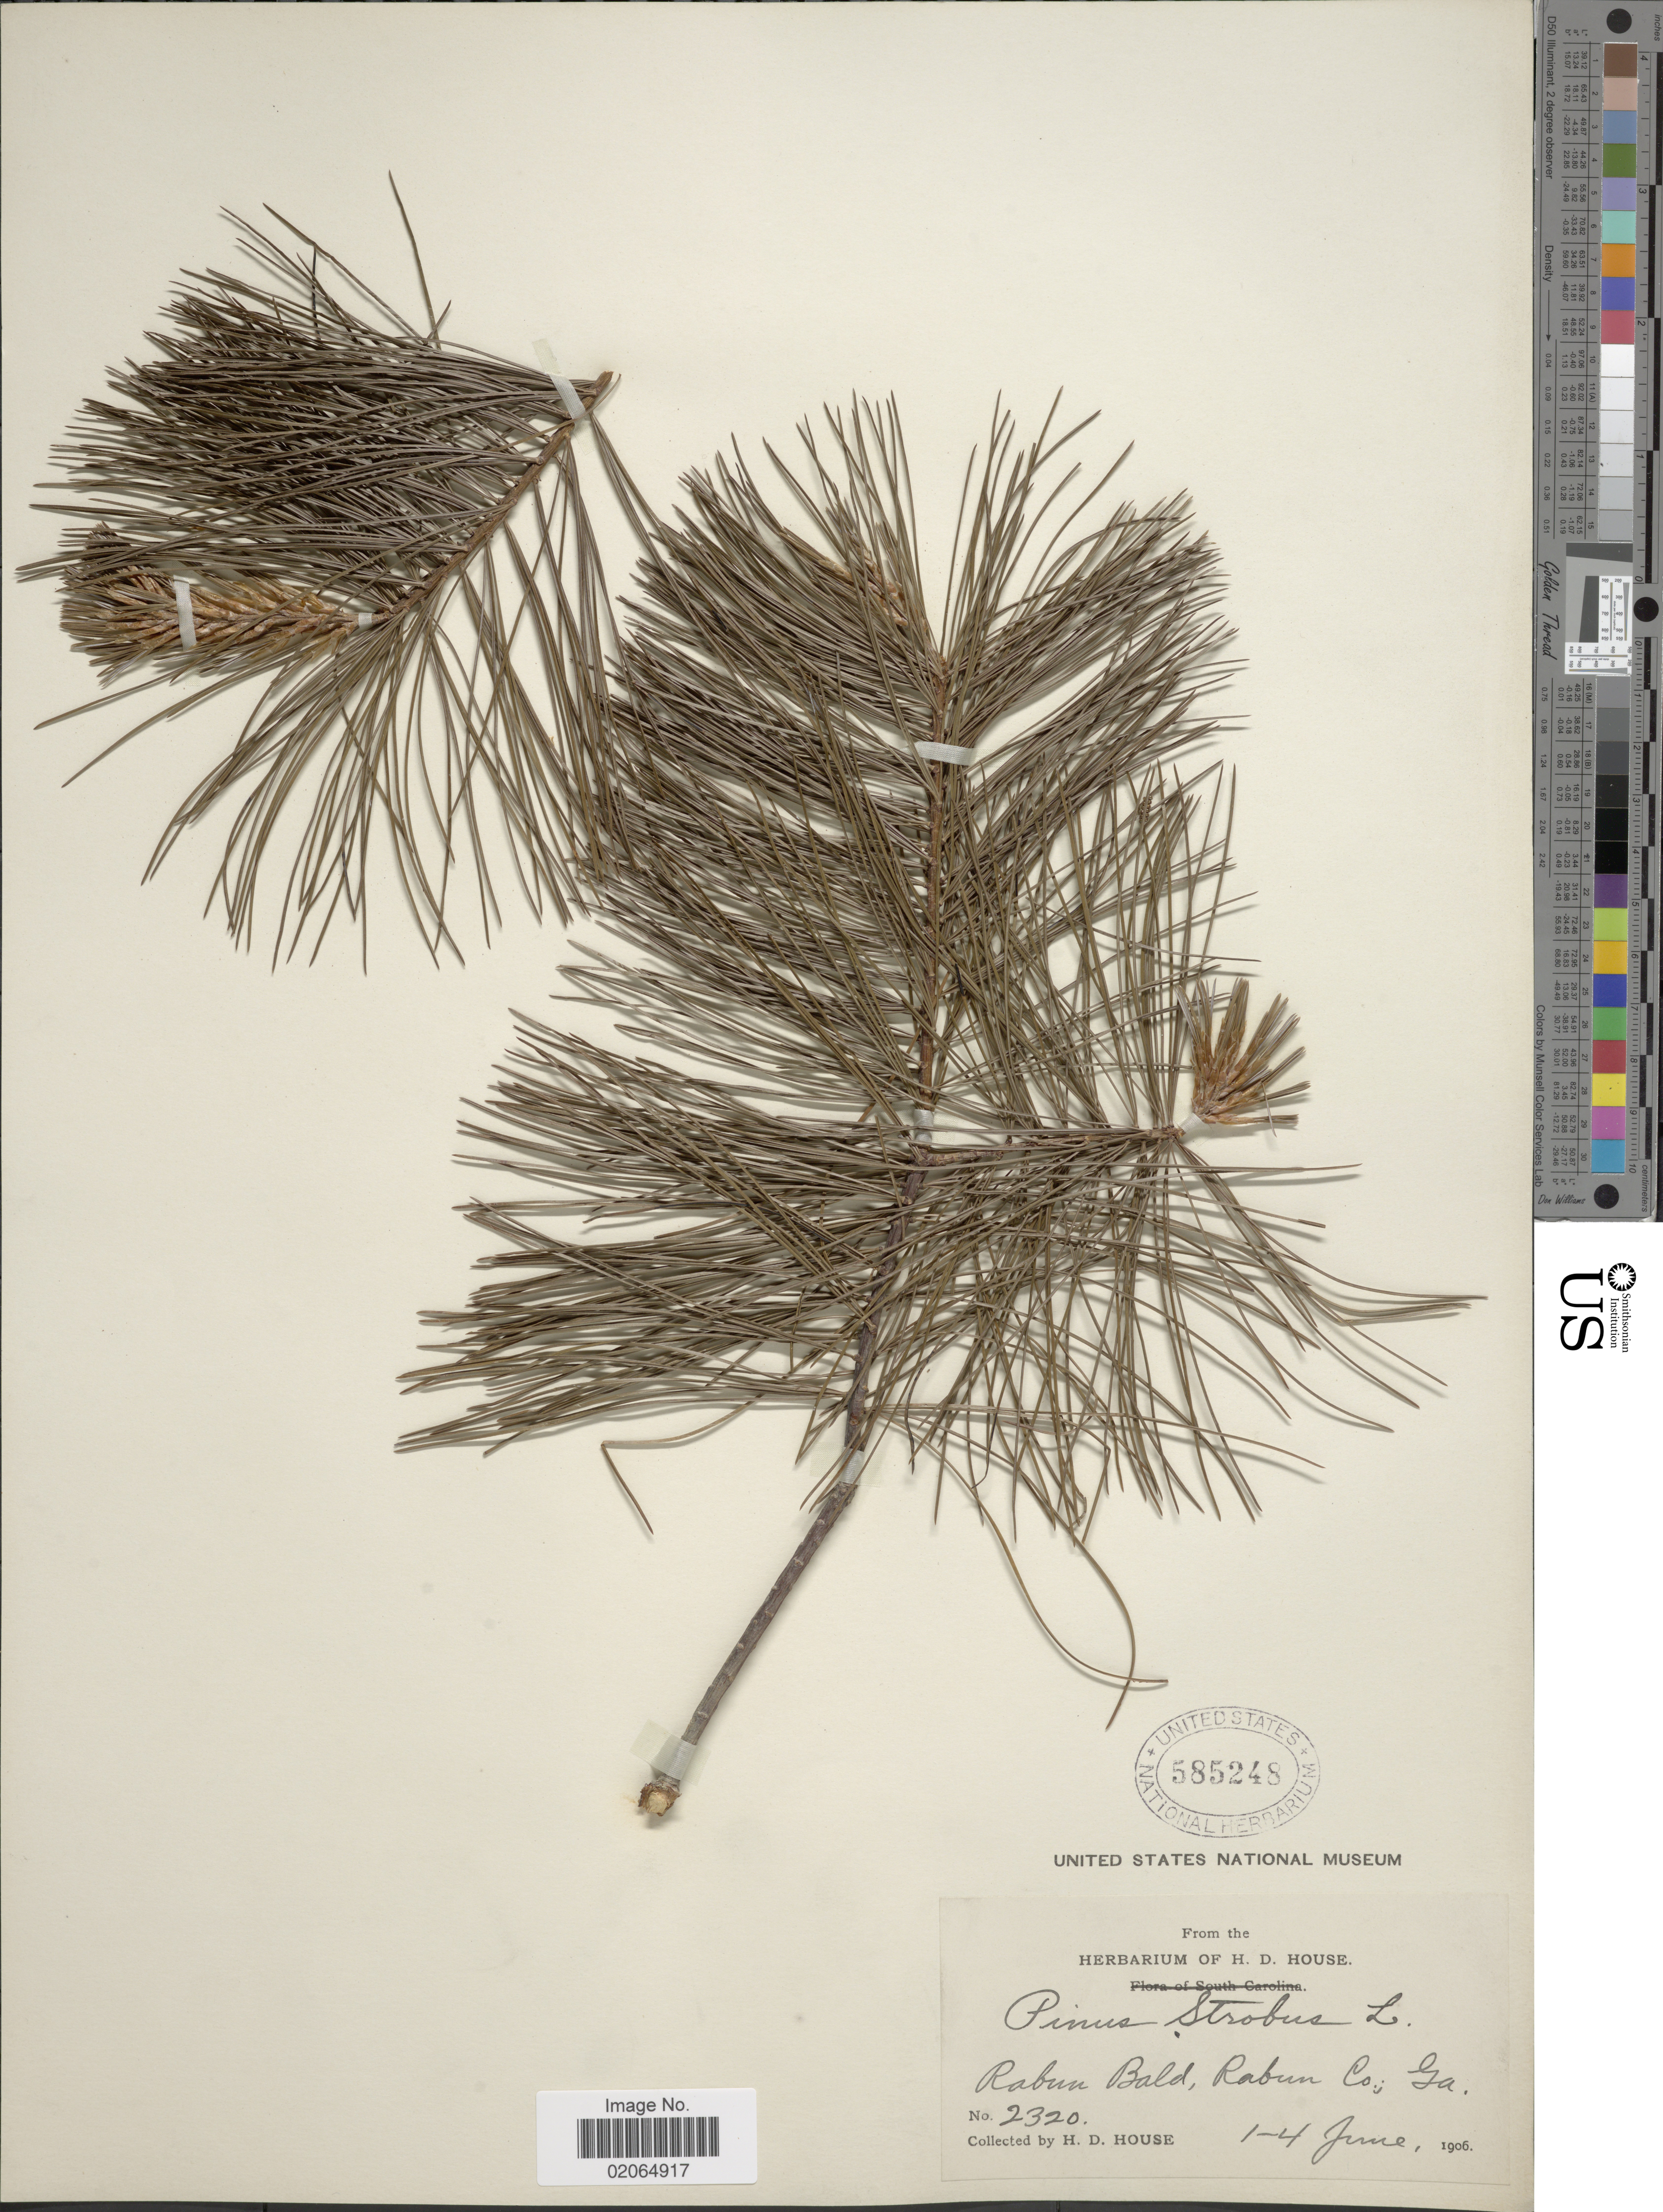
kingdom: Plantae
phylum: Tracheophyta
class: Pinopsida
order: Pinales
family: Pinaceae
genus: Pinus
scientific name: Pinus strobus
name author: L.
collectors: H. D. House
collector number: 2320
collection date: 1906-06-01/1906-06-04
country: United States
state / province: Georgia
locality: Rabun Bald, Rabun Co. Ga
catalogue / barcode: US 585248